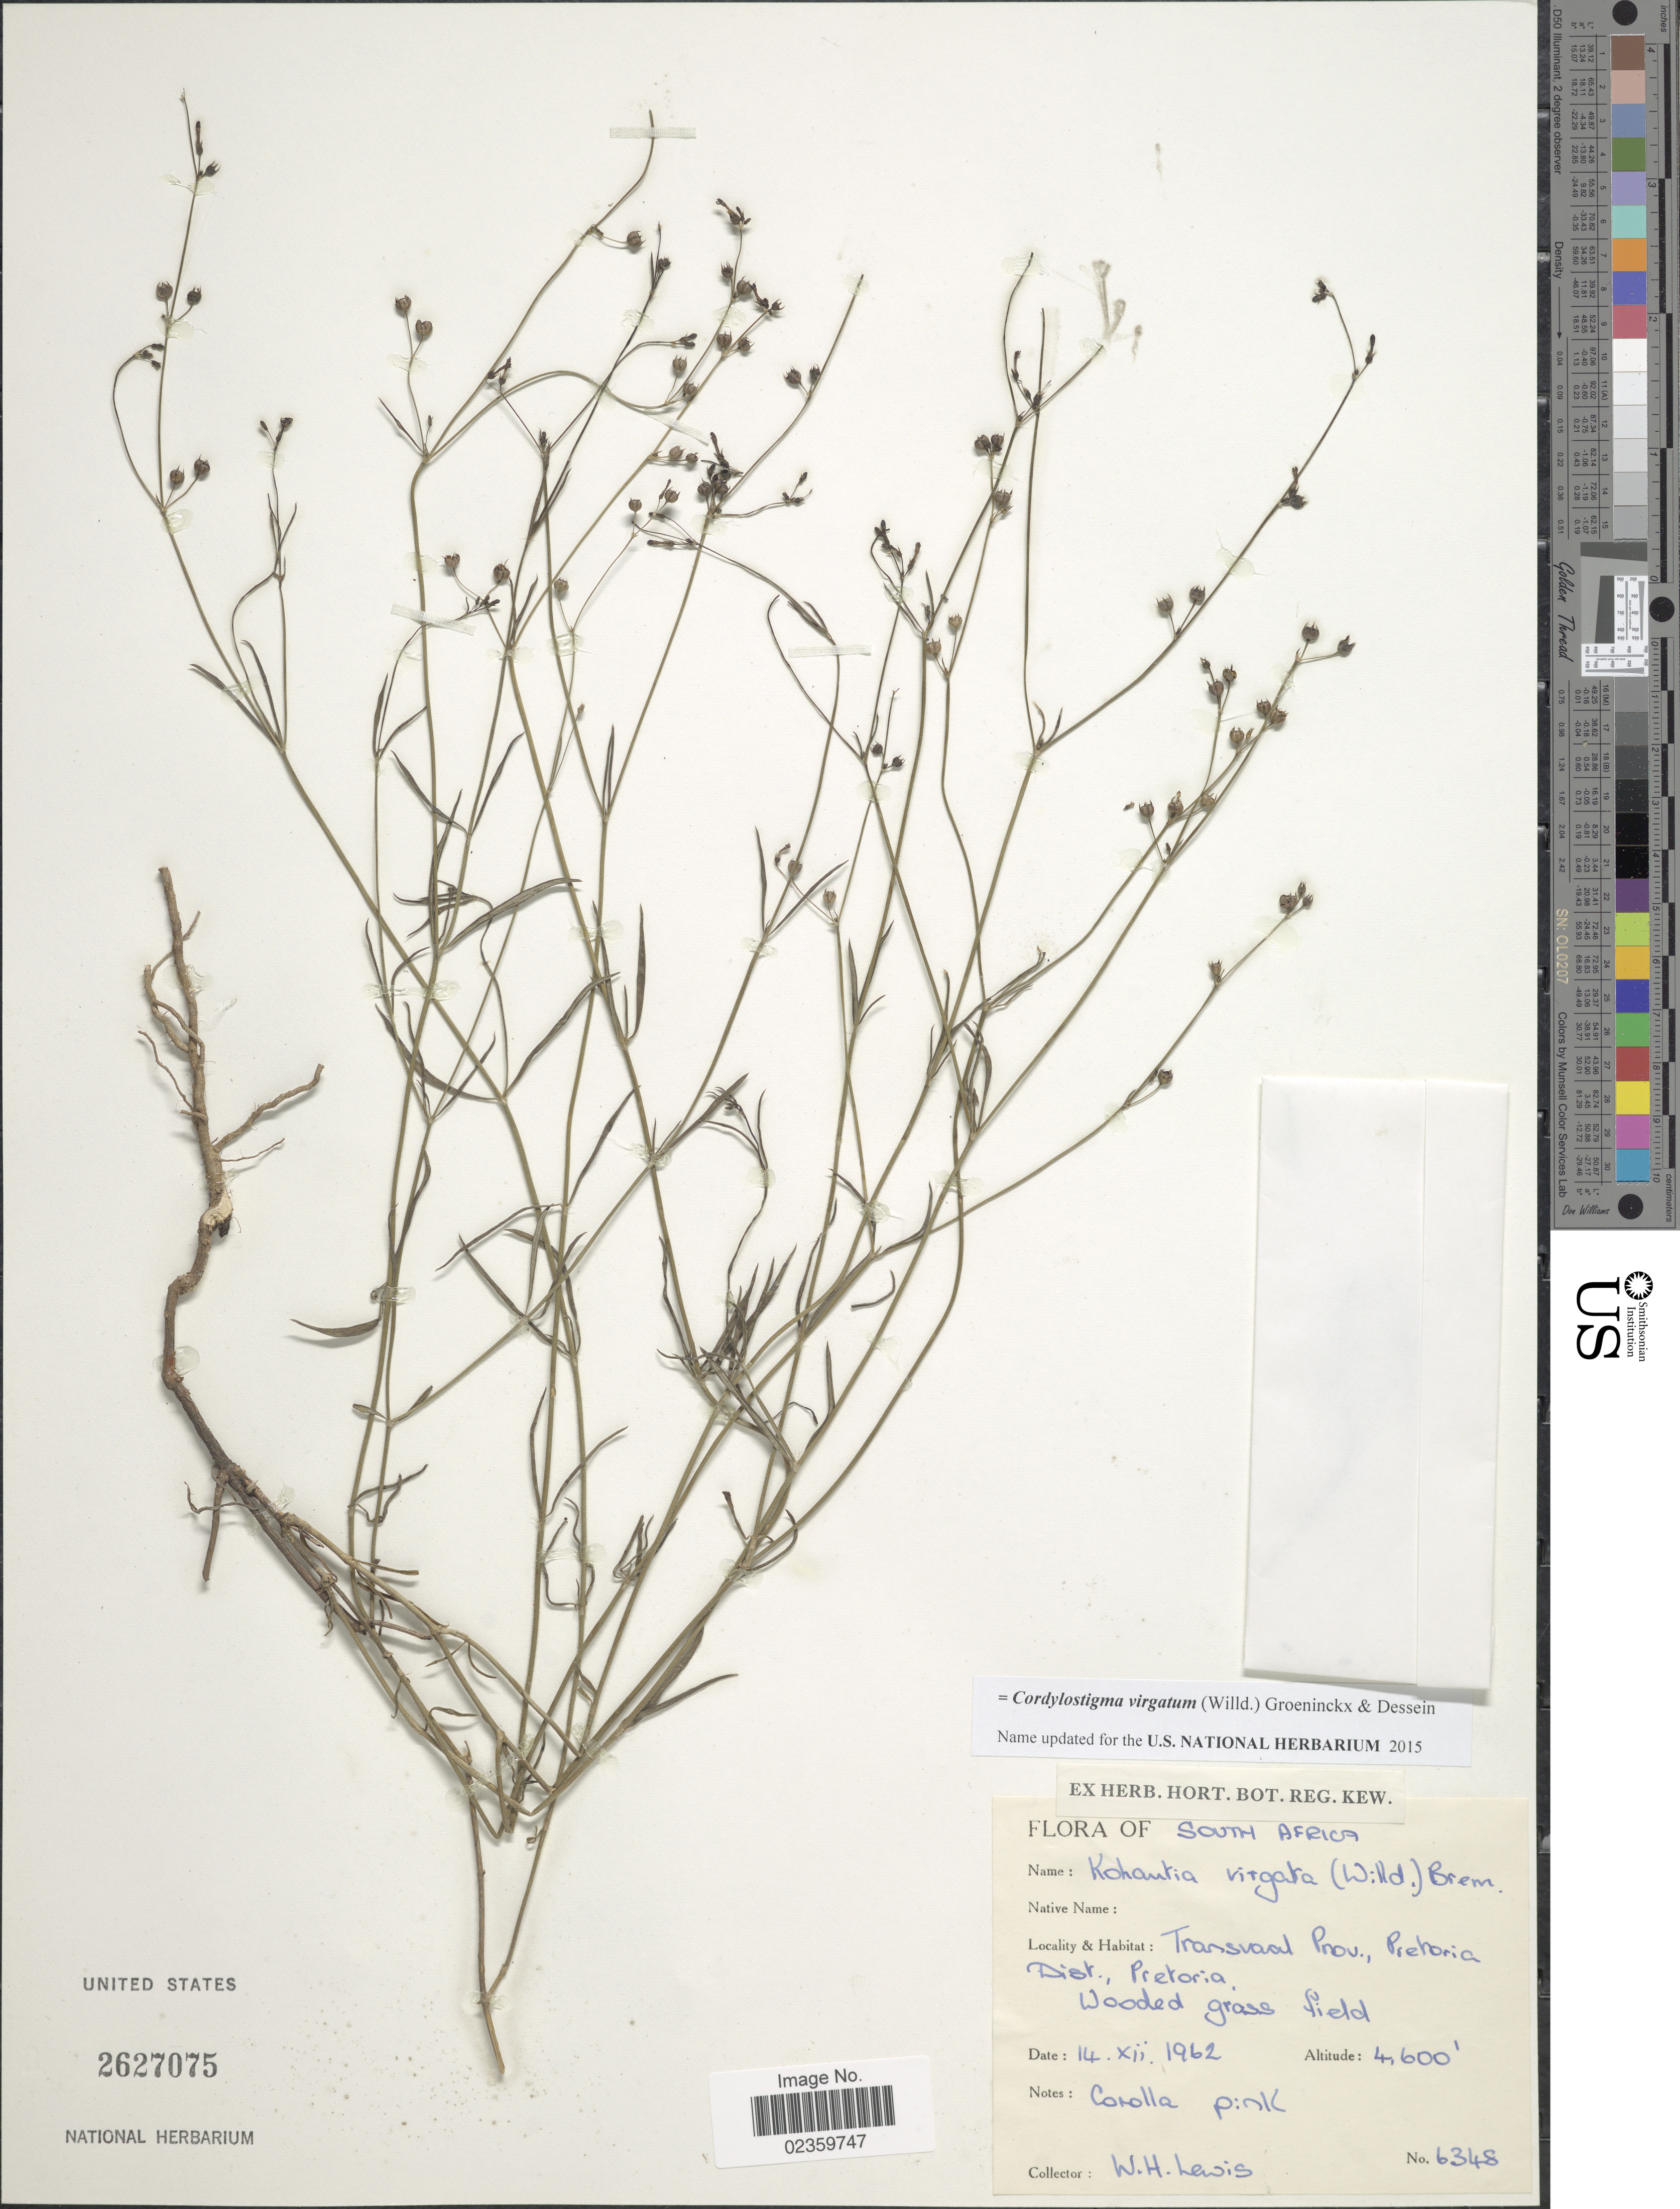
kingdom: Plantae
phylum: Tracheophyta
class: Magnoliopsida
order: Gentianales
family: Rubiaceae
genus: Cordylostigma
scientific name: Cordylostigma virgatum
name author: (Willd.) Groeninckx & Dessein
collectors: W. H. Lewis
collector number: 6348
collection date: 1962-12-14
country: South Africa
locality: Transvaal Prov., Pretoria Distr. Pretoria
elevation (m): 1402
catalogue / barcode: US 2627075